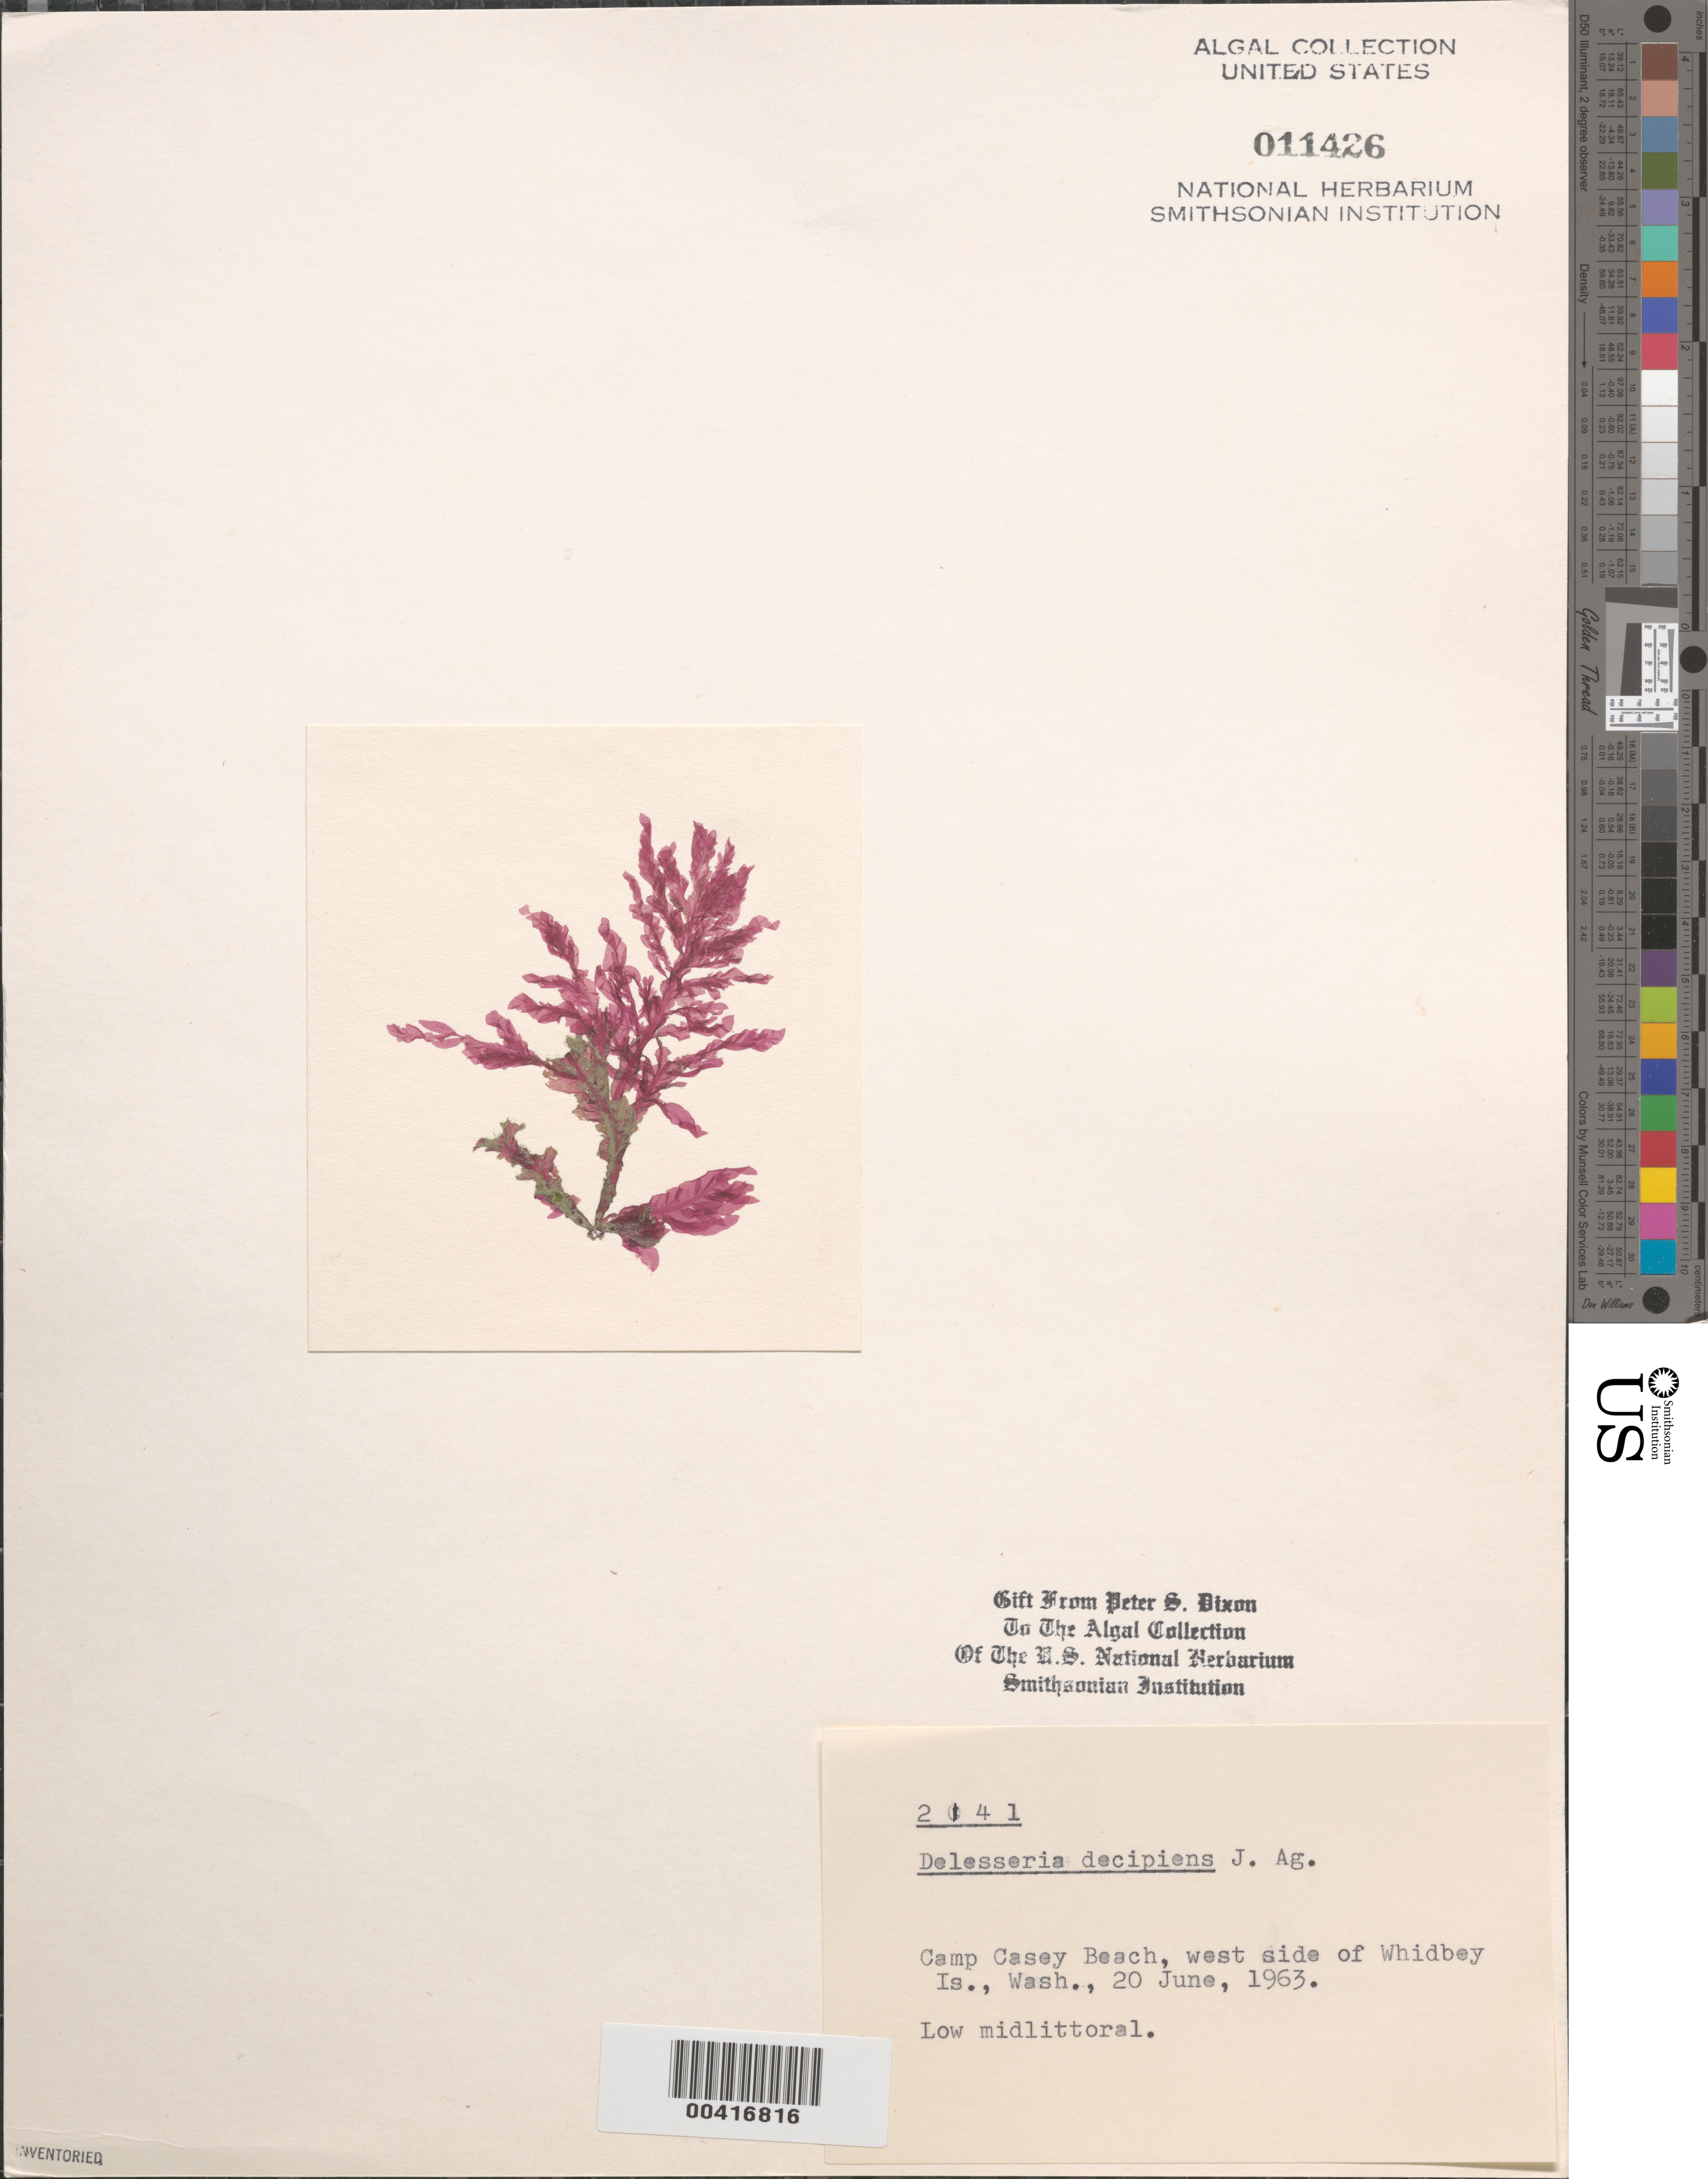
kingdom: Plantae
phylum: Rhodophyta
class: Florideophyceae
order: Ceramiales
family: Delesseriaceae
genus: Cumathamnion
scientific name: Cumathamnion decipiens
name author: (J. Agardh) M.J. Wynne & G.W. Saunders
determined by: Algae name updating Project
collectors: P. S. Dixon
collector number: PSD 2141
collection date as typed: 20 Jun 1963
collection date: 1963-06-20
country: United States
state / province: Washington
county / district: Island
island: Whidbey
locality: Camp Casey Beach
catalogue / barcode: US 11426